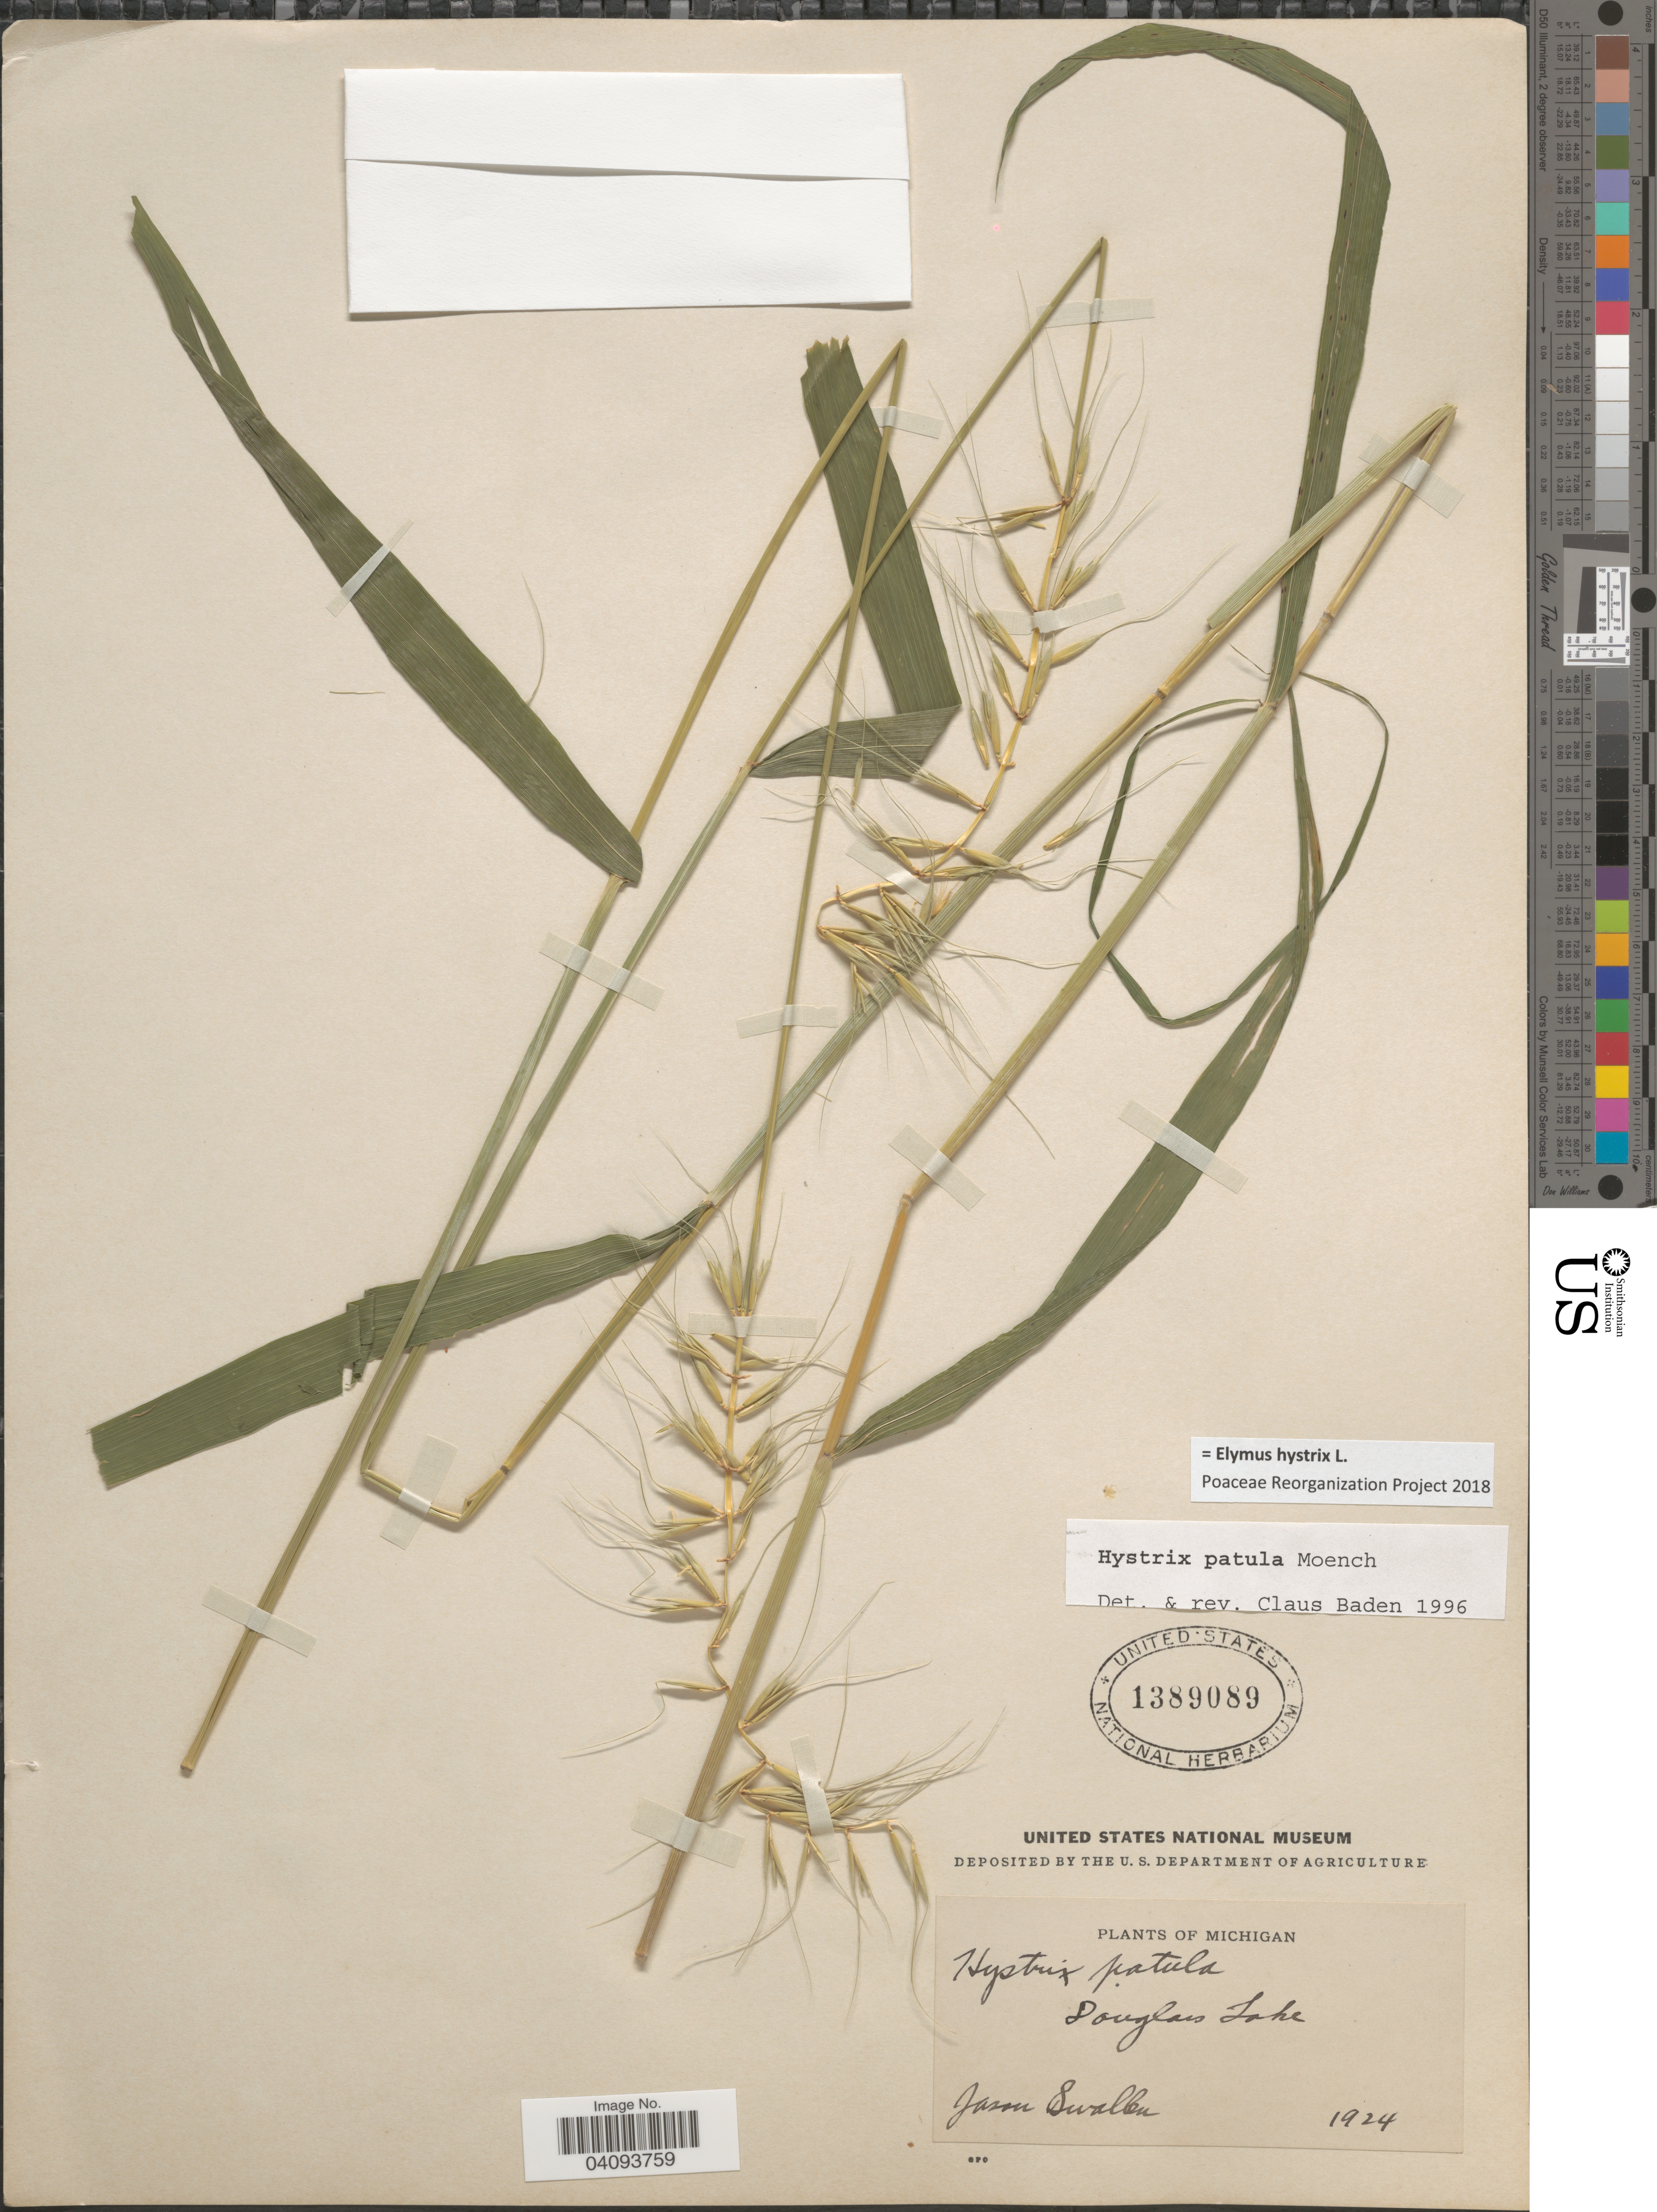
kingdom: Plantae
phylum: Tracheophyta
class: Liliopsida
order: Poales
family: Poaceae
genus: Elymus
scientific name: Elymus hystrix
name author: L.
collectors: J. R. Swallen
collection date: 1924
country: United States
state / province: Michigan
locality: Douglas Lake.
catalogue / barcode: US 1389089